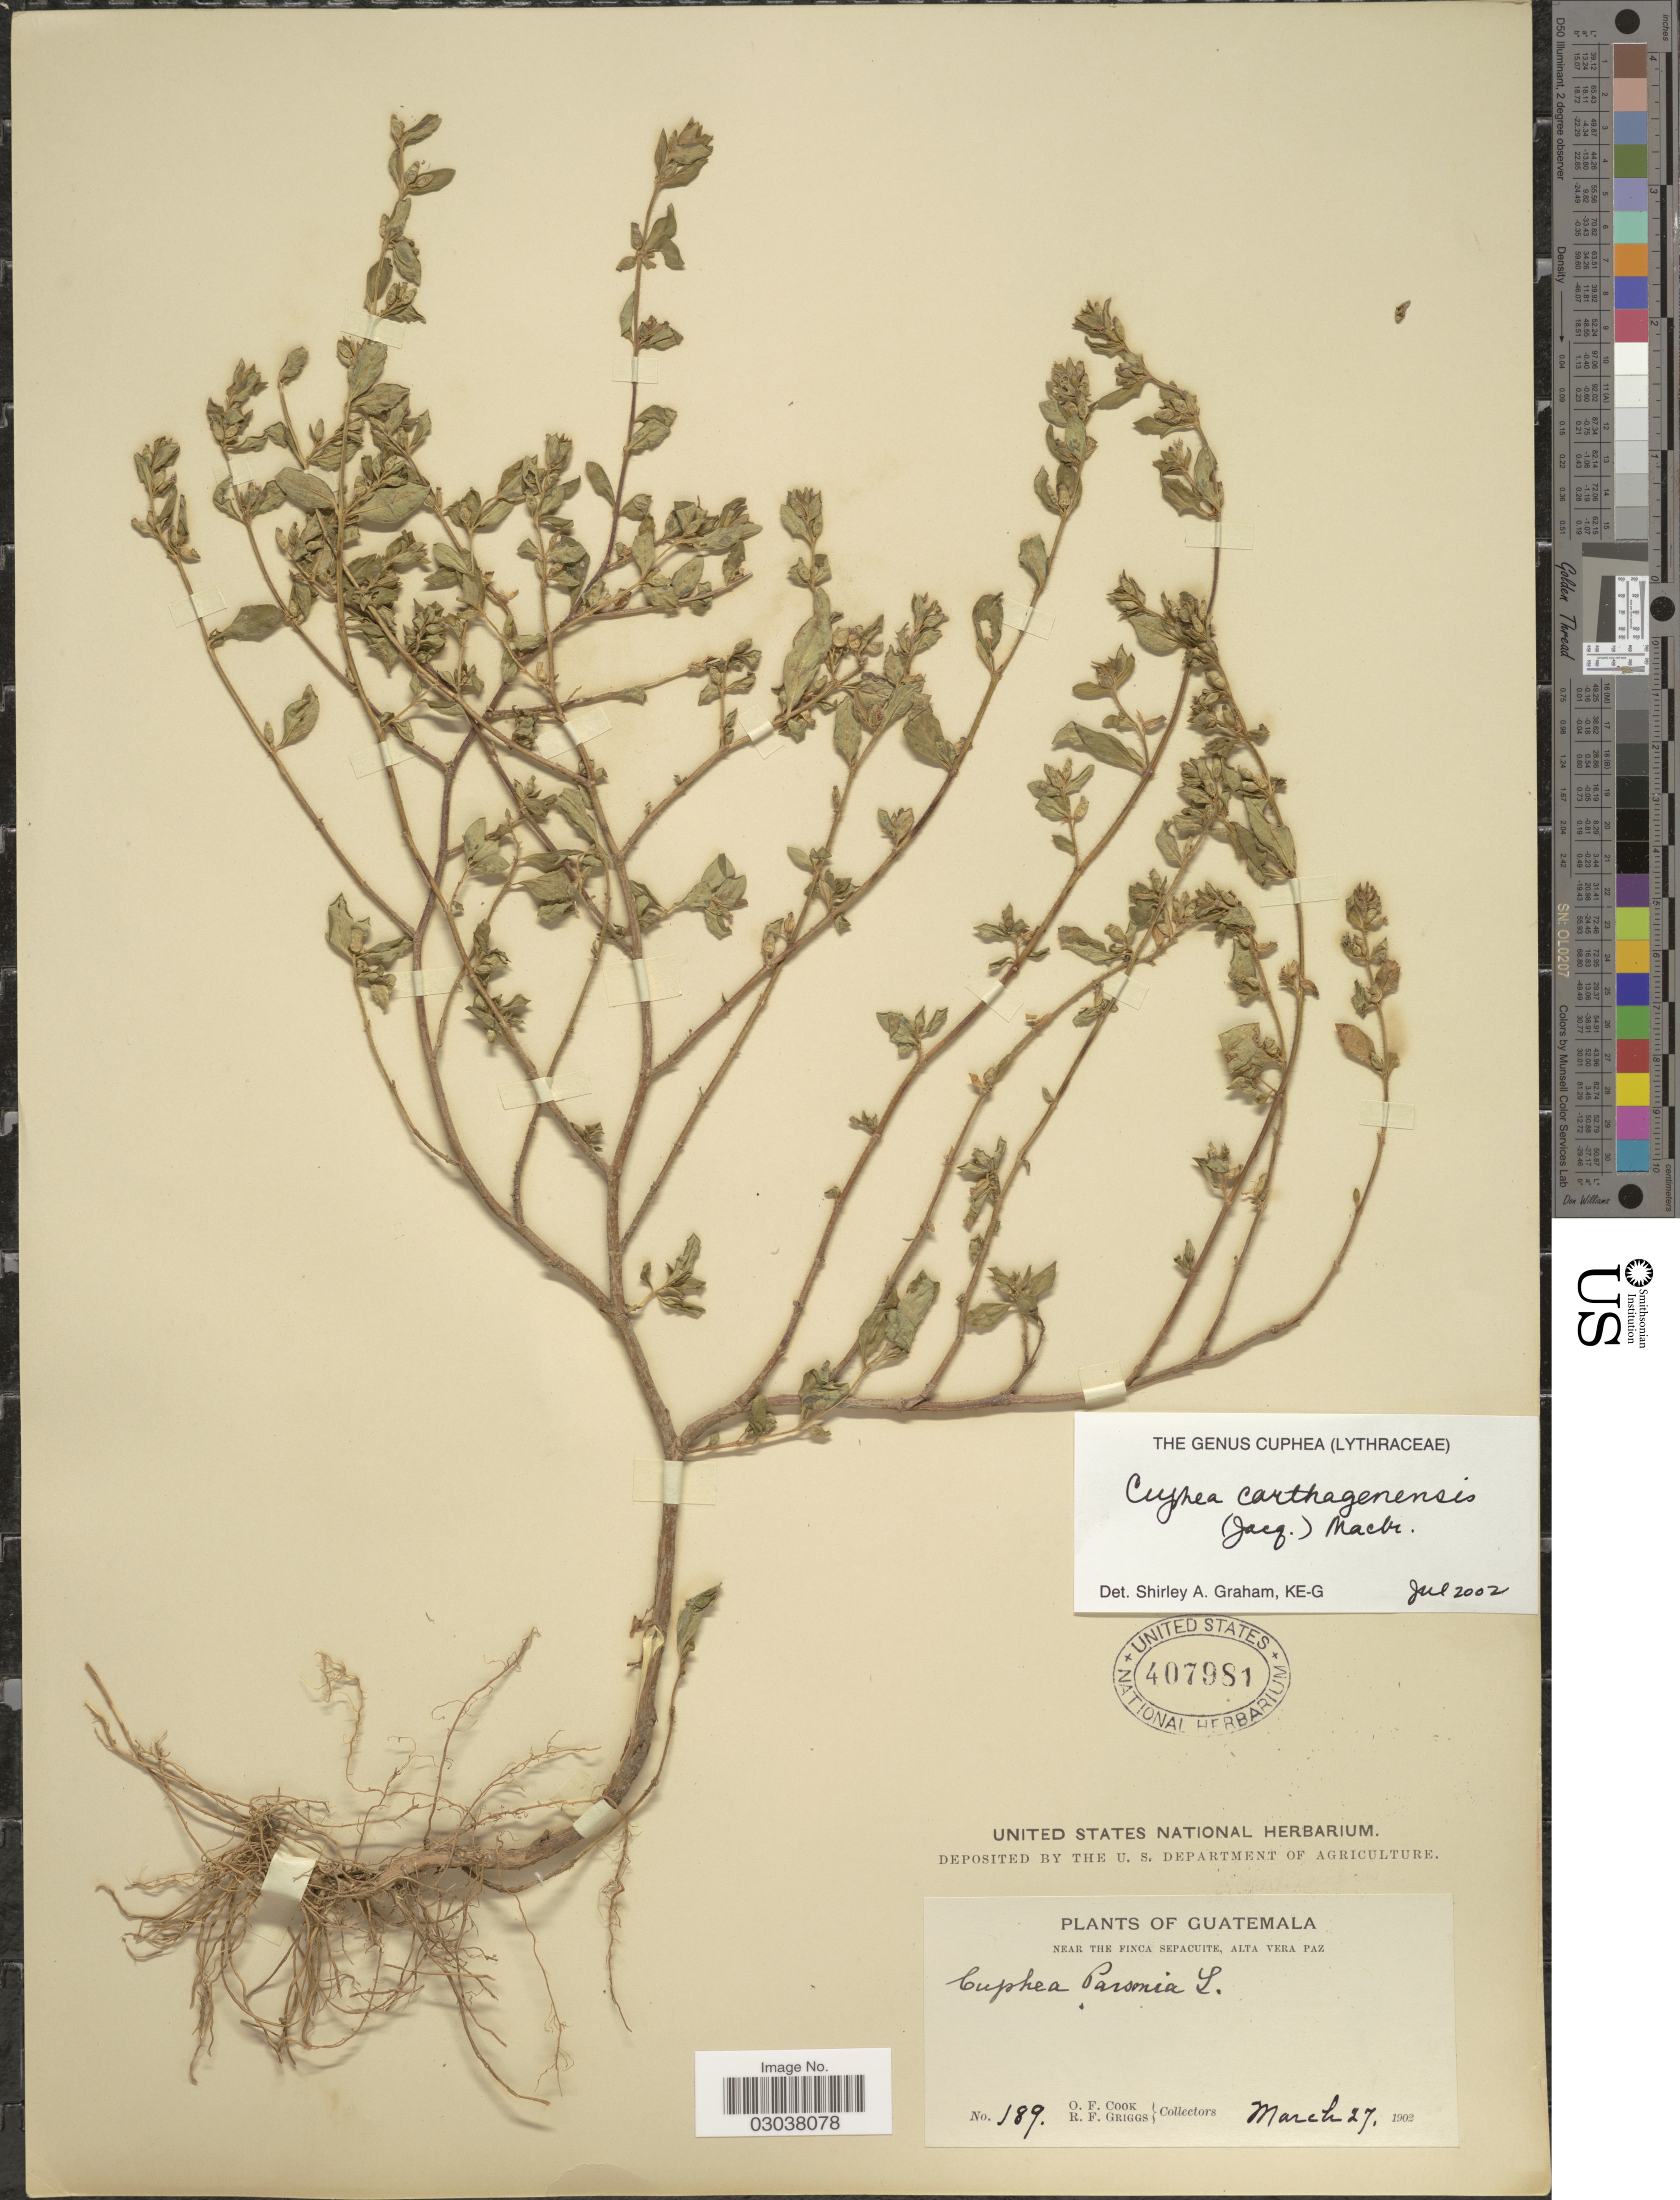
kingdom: Plantae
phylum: Tracheophyta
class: Magnoliopsida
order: Myrtales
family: Lythraceae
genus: Cuphea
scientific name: Cuphea carthagenensis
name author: (Jacq.) J.F. Macbr.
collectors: O. F. Cook & R. F. Griggs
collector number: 189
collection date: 1902-03-27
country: Guatemala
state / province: Alta Verapaz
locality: Near the Finca Sepacuite.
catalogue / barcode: US 407981